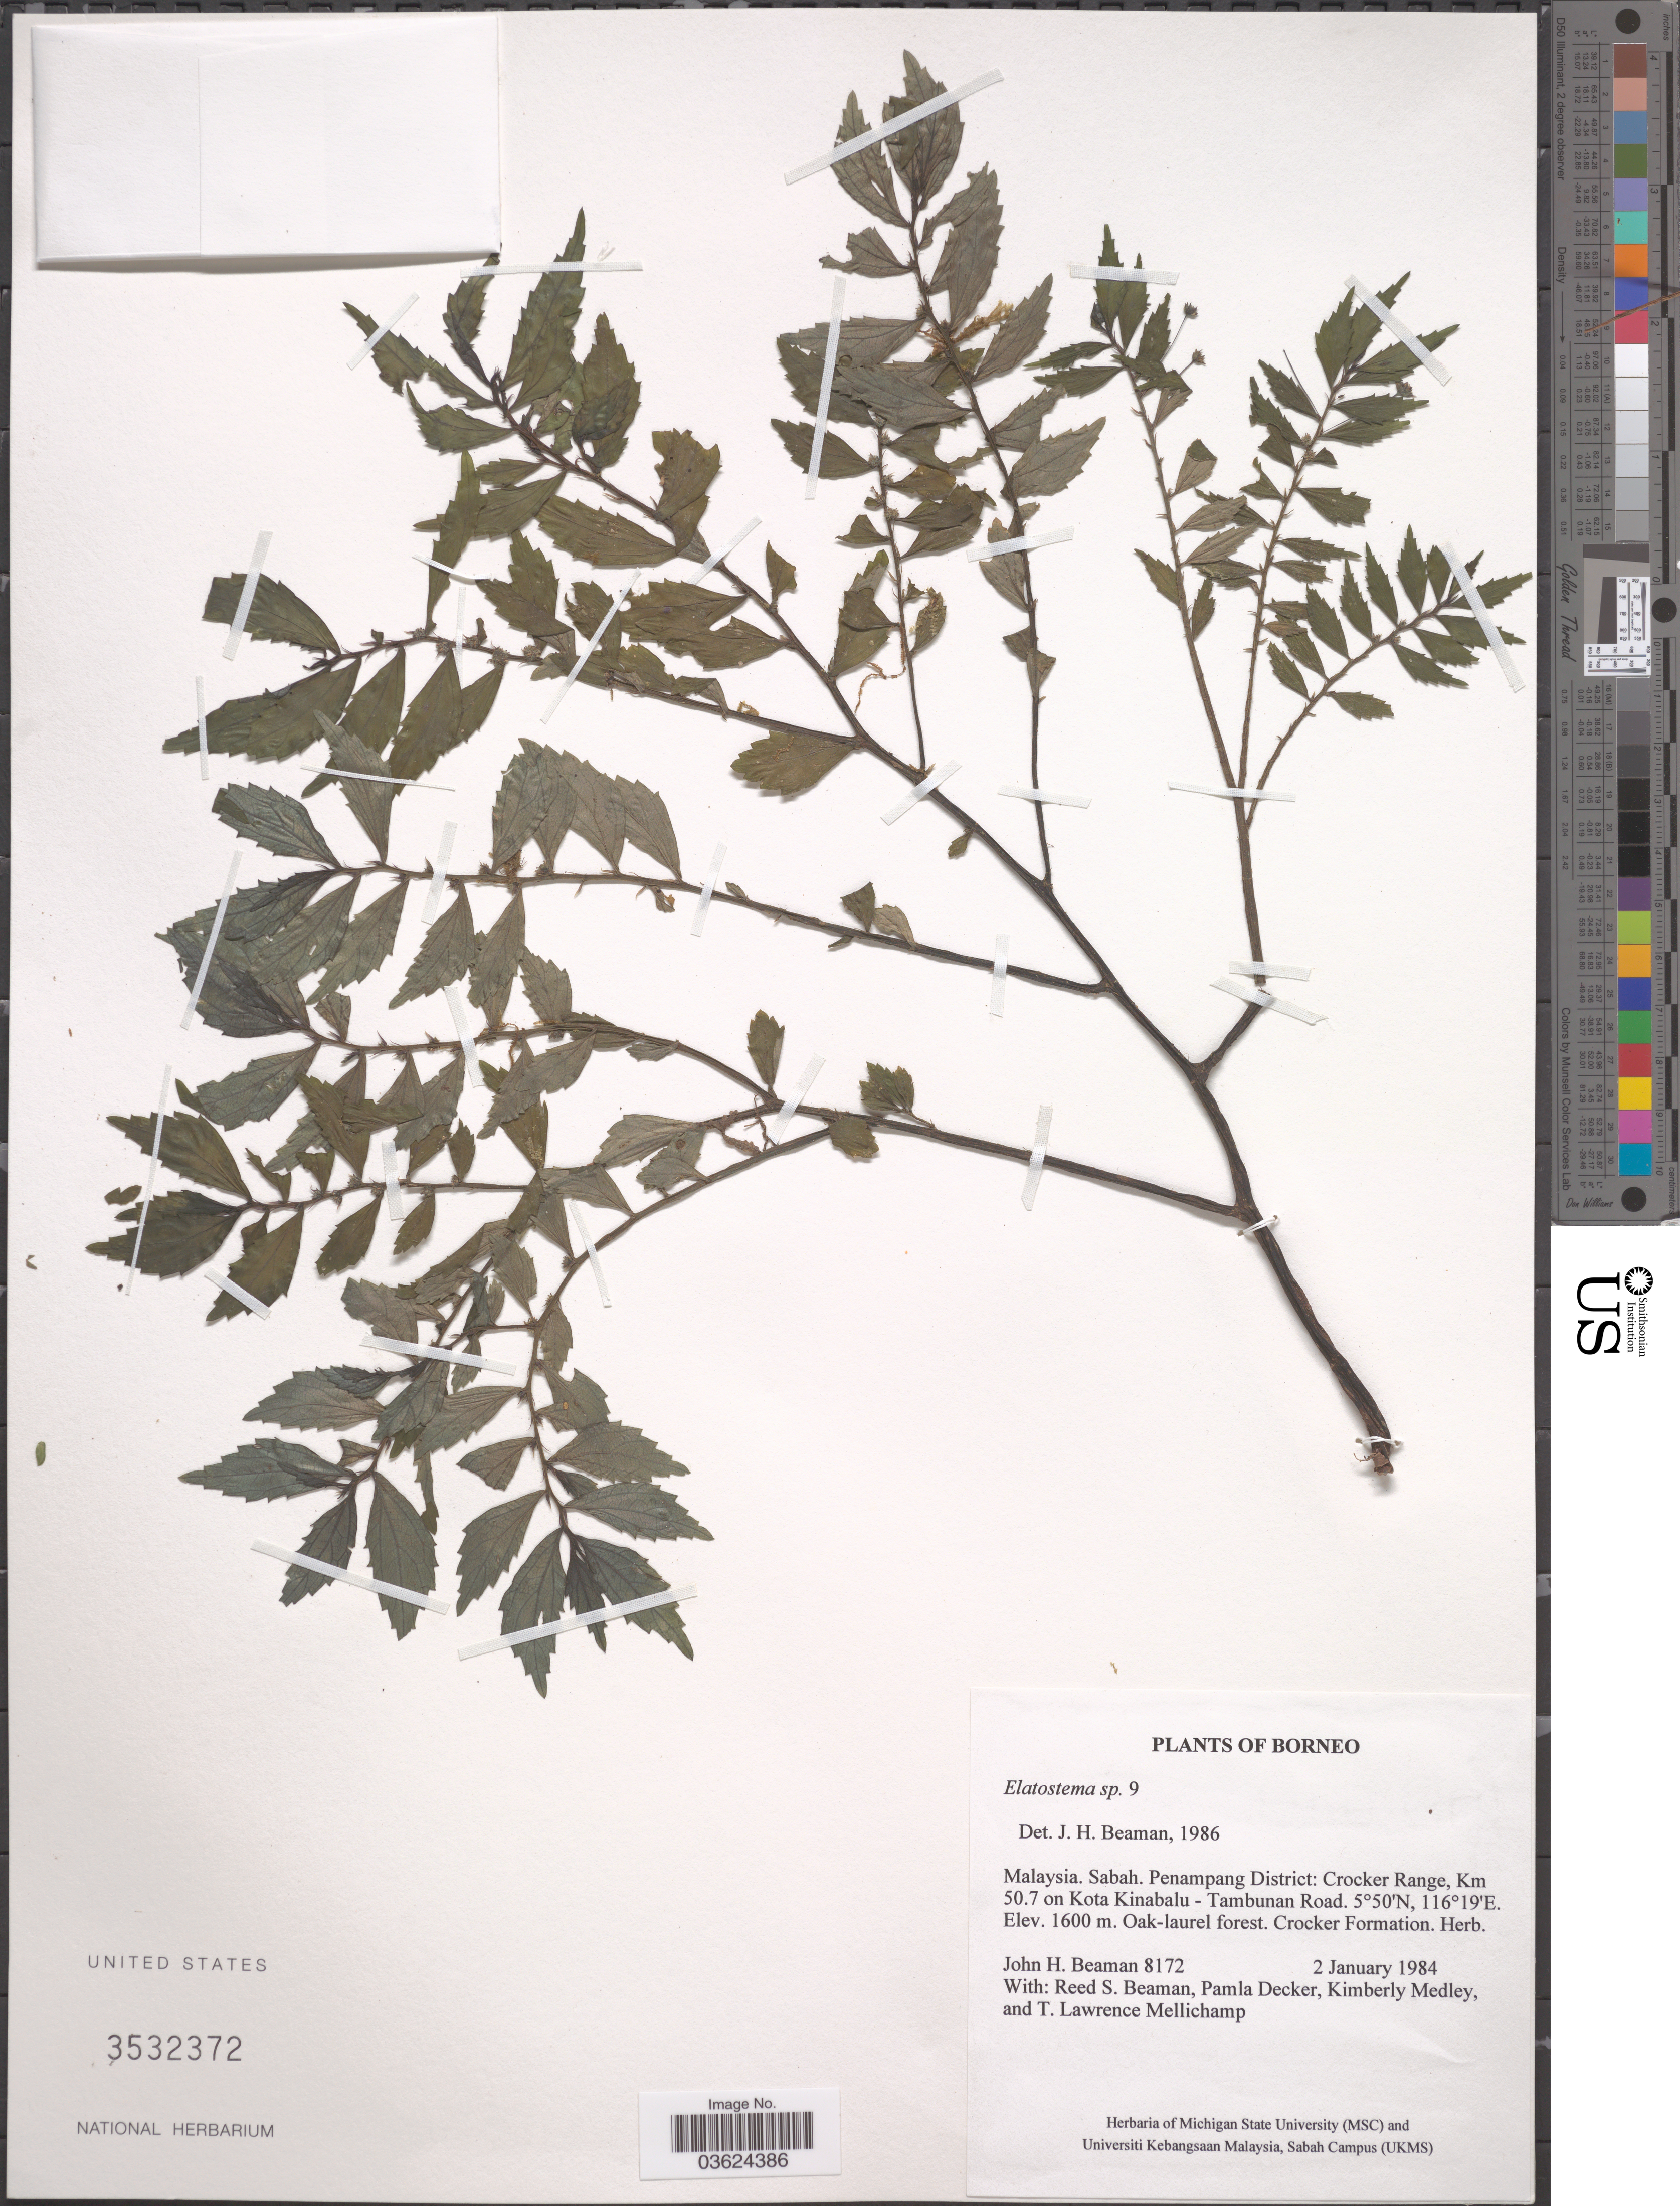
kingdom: Plantae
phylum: Tracheophyta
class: Magnoliopsida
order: Rosales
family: Urticaceae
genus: Elatostema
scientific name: Elatostema sp.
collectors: J. H. Beaman, R. S. Beaman, P. Decker, K. Medley & T. L. Mellichamp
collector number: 8172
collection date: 1984-01-02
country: Malaysia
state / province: Sabah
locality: Penampang District: Crocker Range, Km 50.7 on Kota Kinabalu - Tambunan Road.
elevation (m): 1600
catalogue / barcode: US 3532372